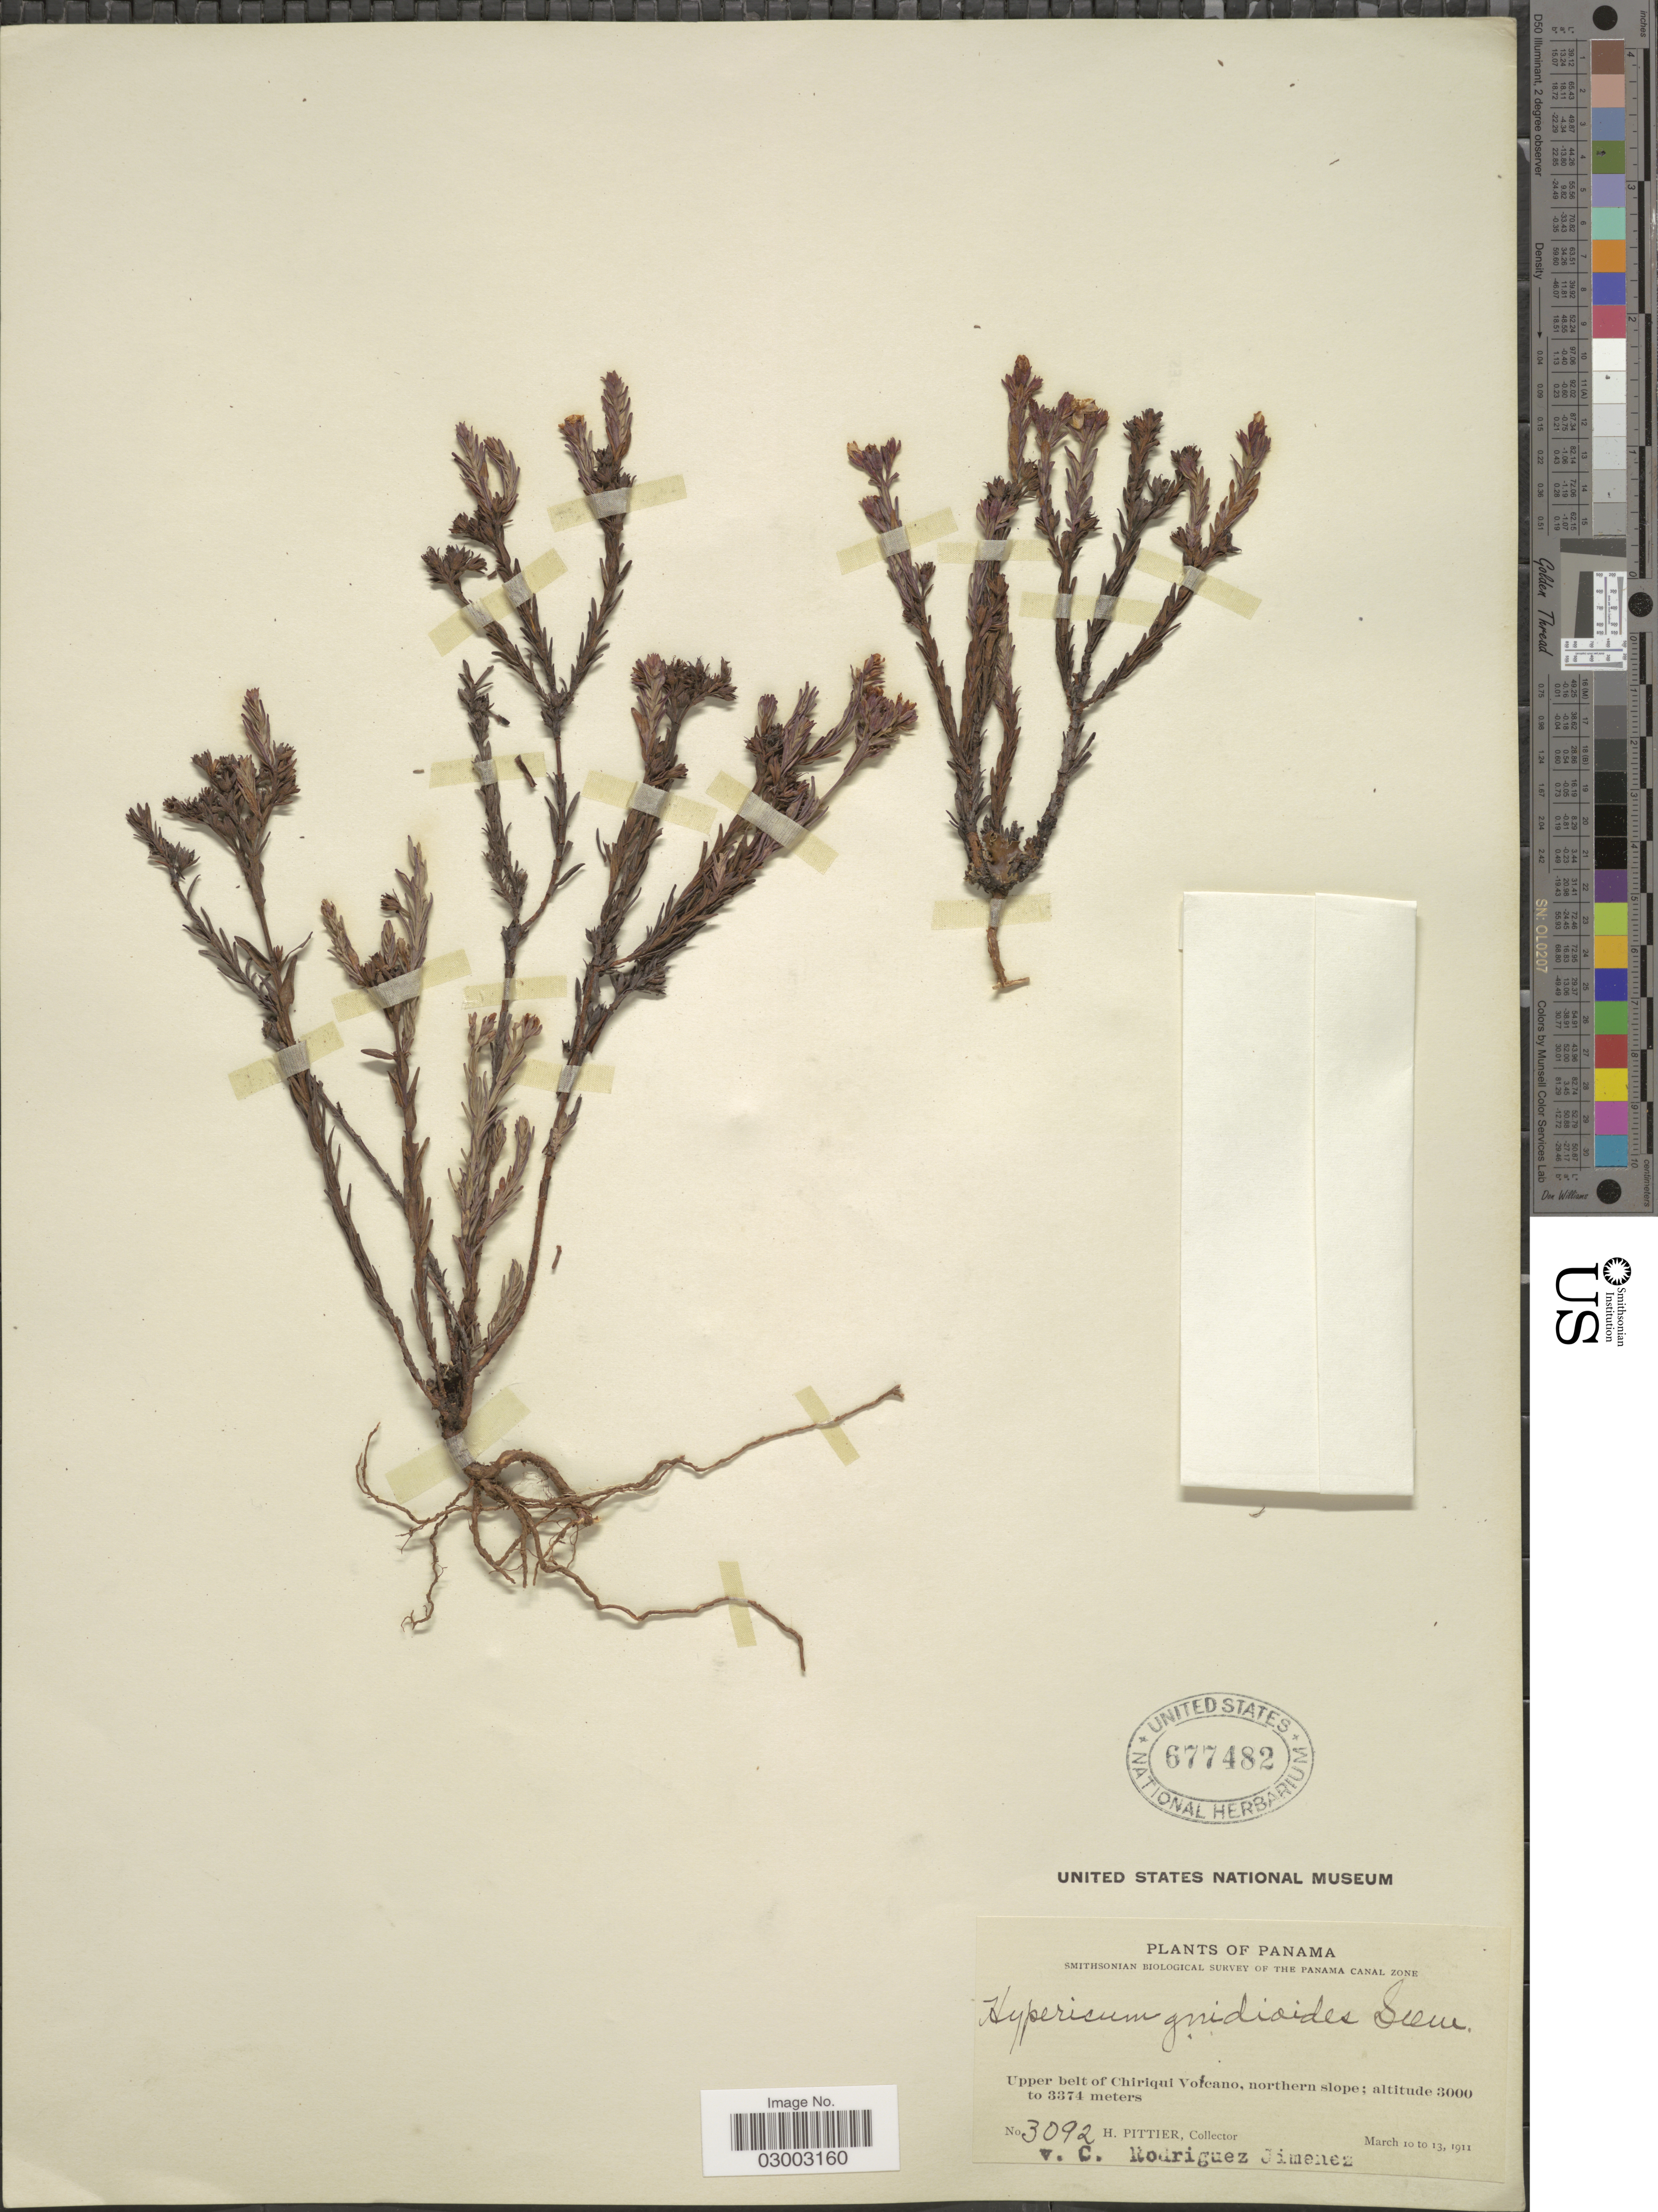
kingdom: Plantae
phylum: Tracheophyta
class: Magnoliopsida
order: Malpighiales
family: Hypericaceae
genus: Hypericum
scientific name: Hypericum gnidioides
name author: Seem.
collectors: H. F. Pittier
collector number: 3092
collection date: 1911-03-10/1911-03-13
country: Panama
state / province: Chiriqui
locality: Upper belt of Chiriqui Volcano, northern slope.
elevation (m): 3000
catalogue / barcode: US 677482